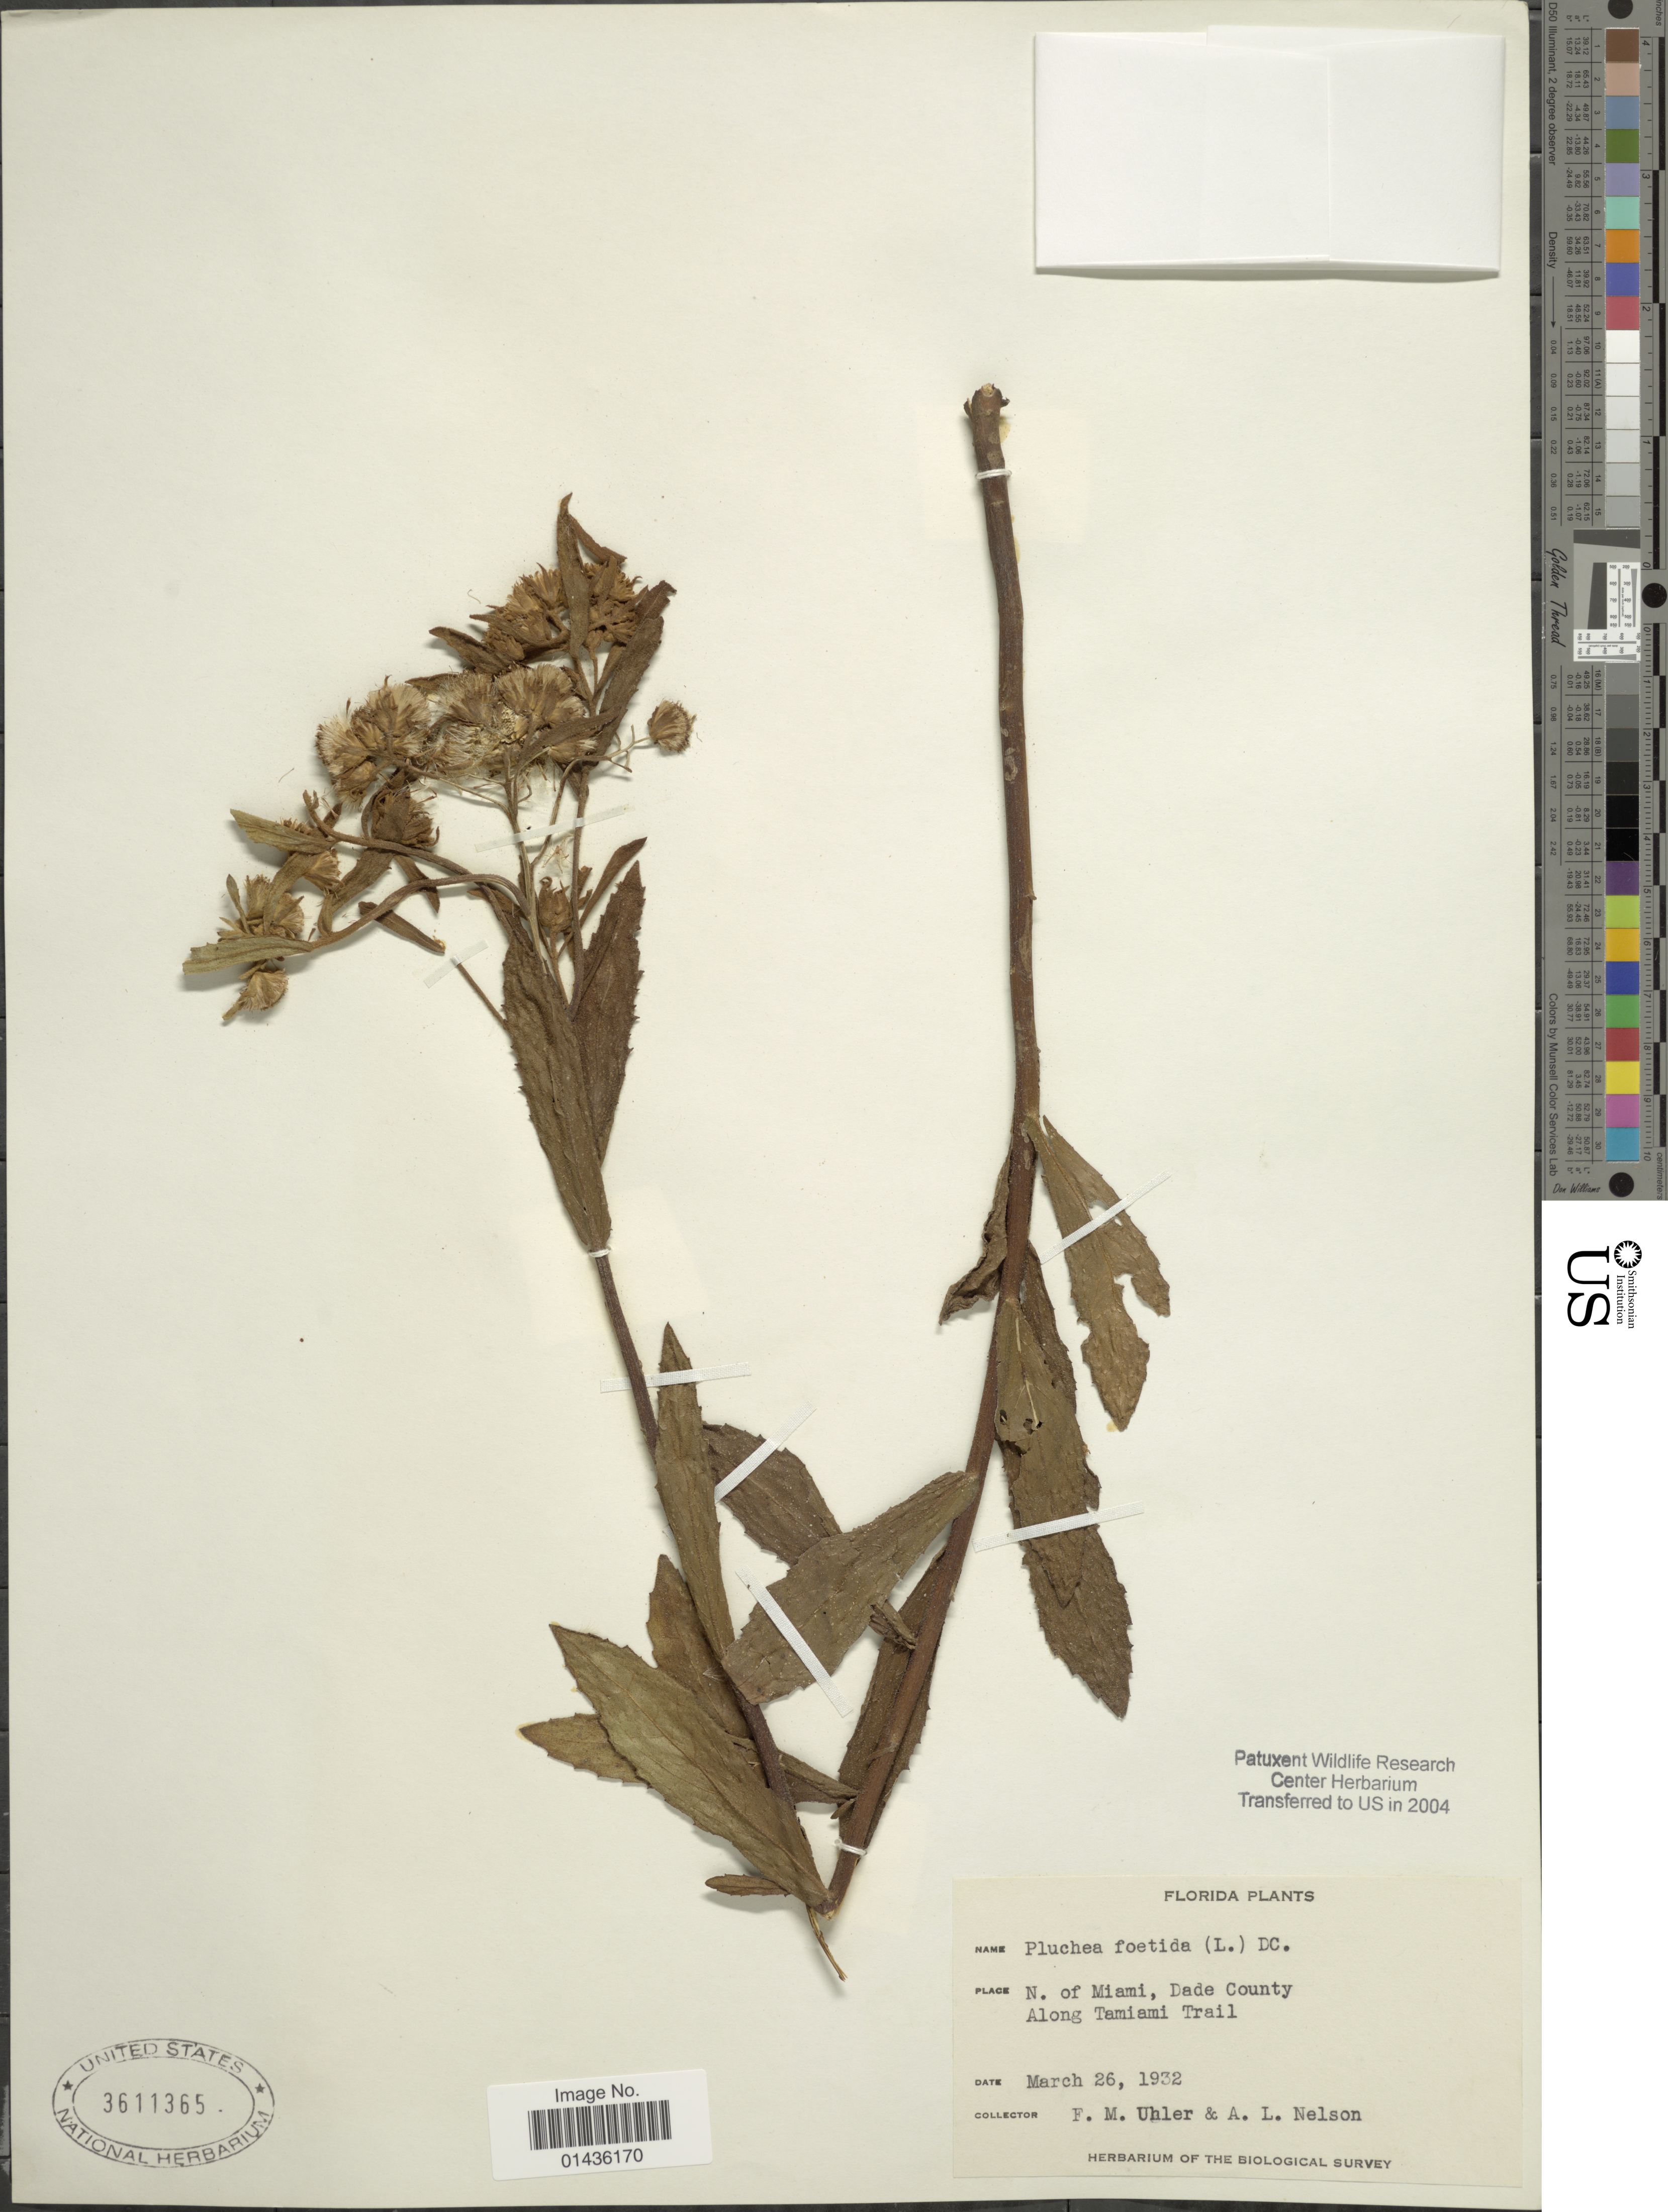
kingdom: Plantae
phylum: Tracheophyta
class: Magnoliopsida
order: Asterales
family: Asteraceae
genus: Pluchea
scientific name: Pluchea foetida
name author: (L.) DC.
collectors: F. M. Uhler & A. L. Nelson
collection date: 1932-03-26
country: United States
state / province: Florida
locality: N of Miami, Dade County, along Tamiami Trail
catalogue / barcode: US 3611365